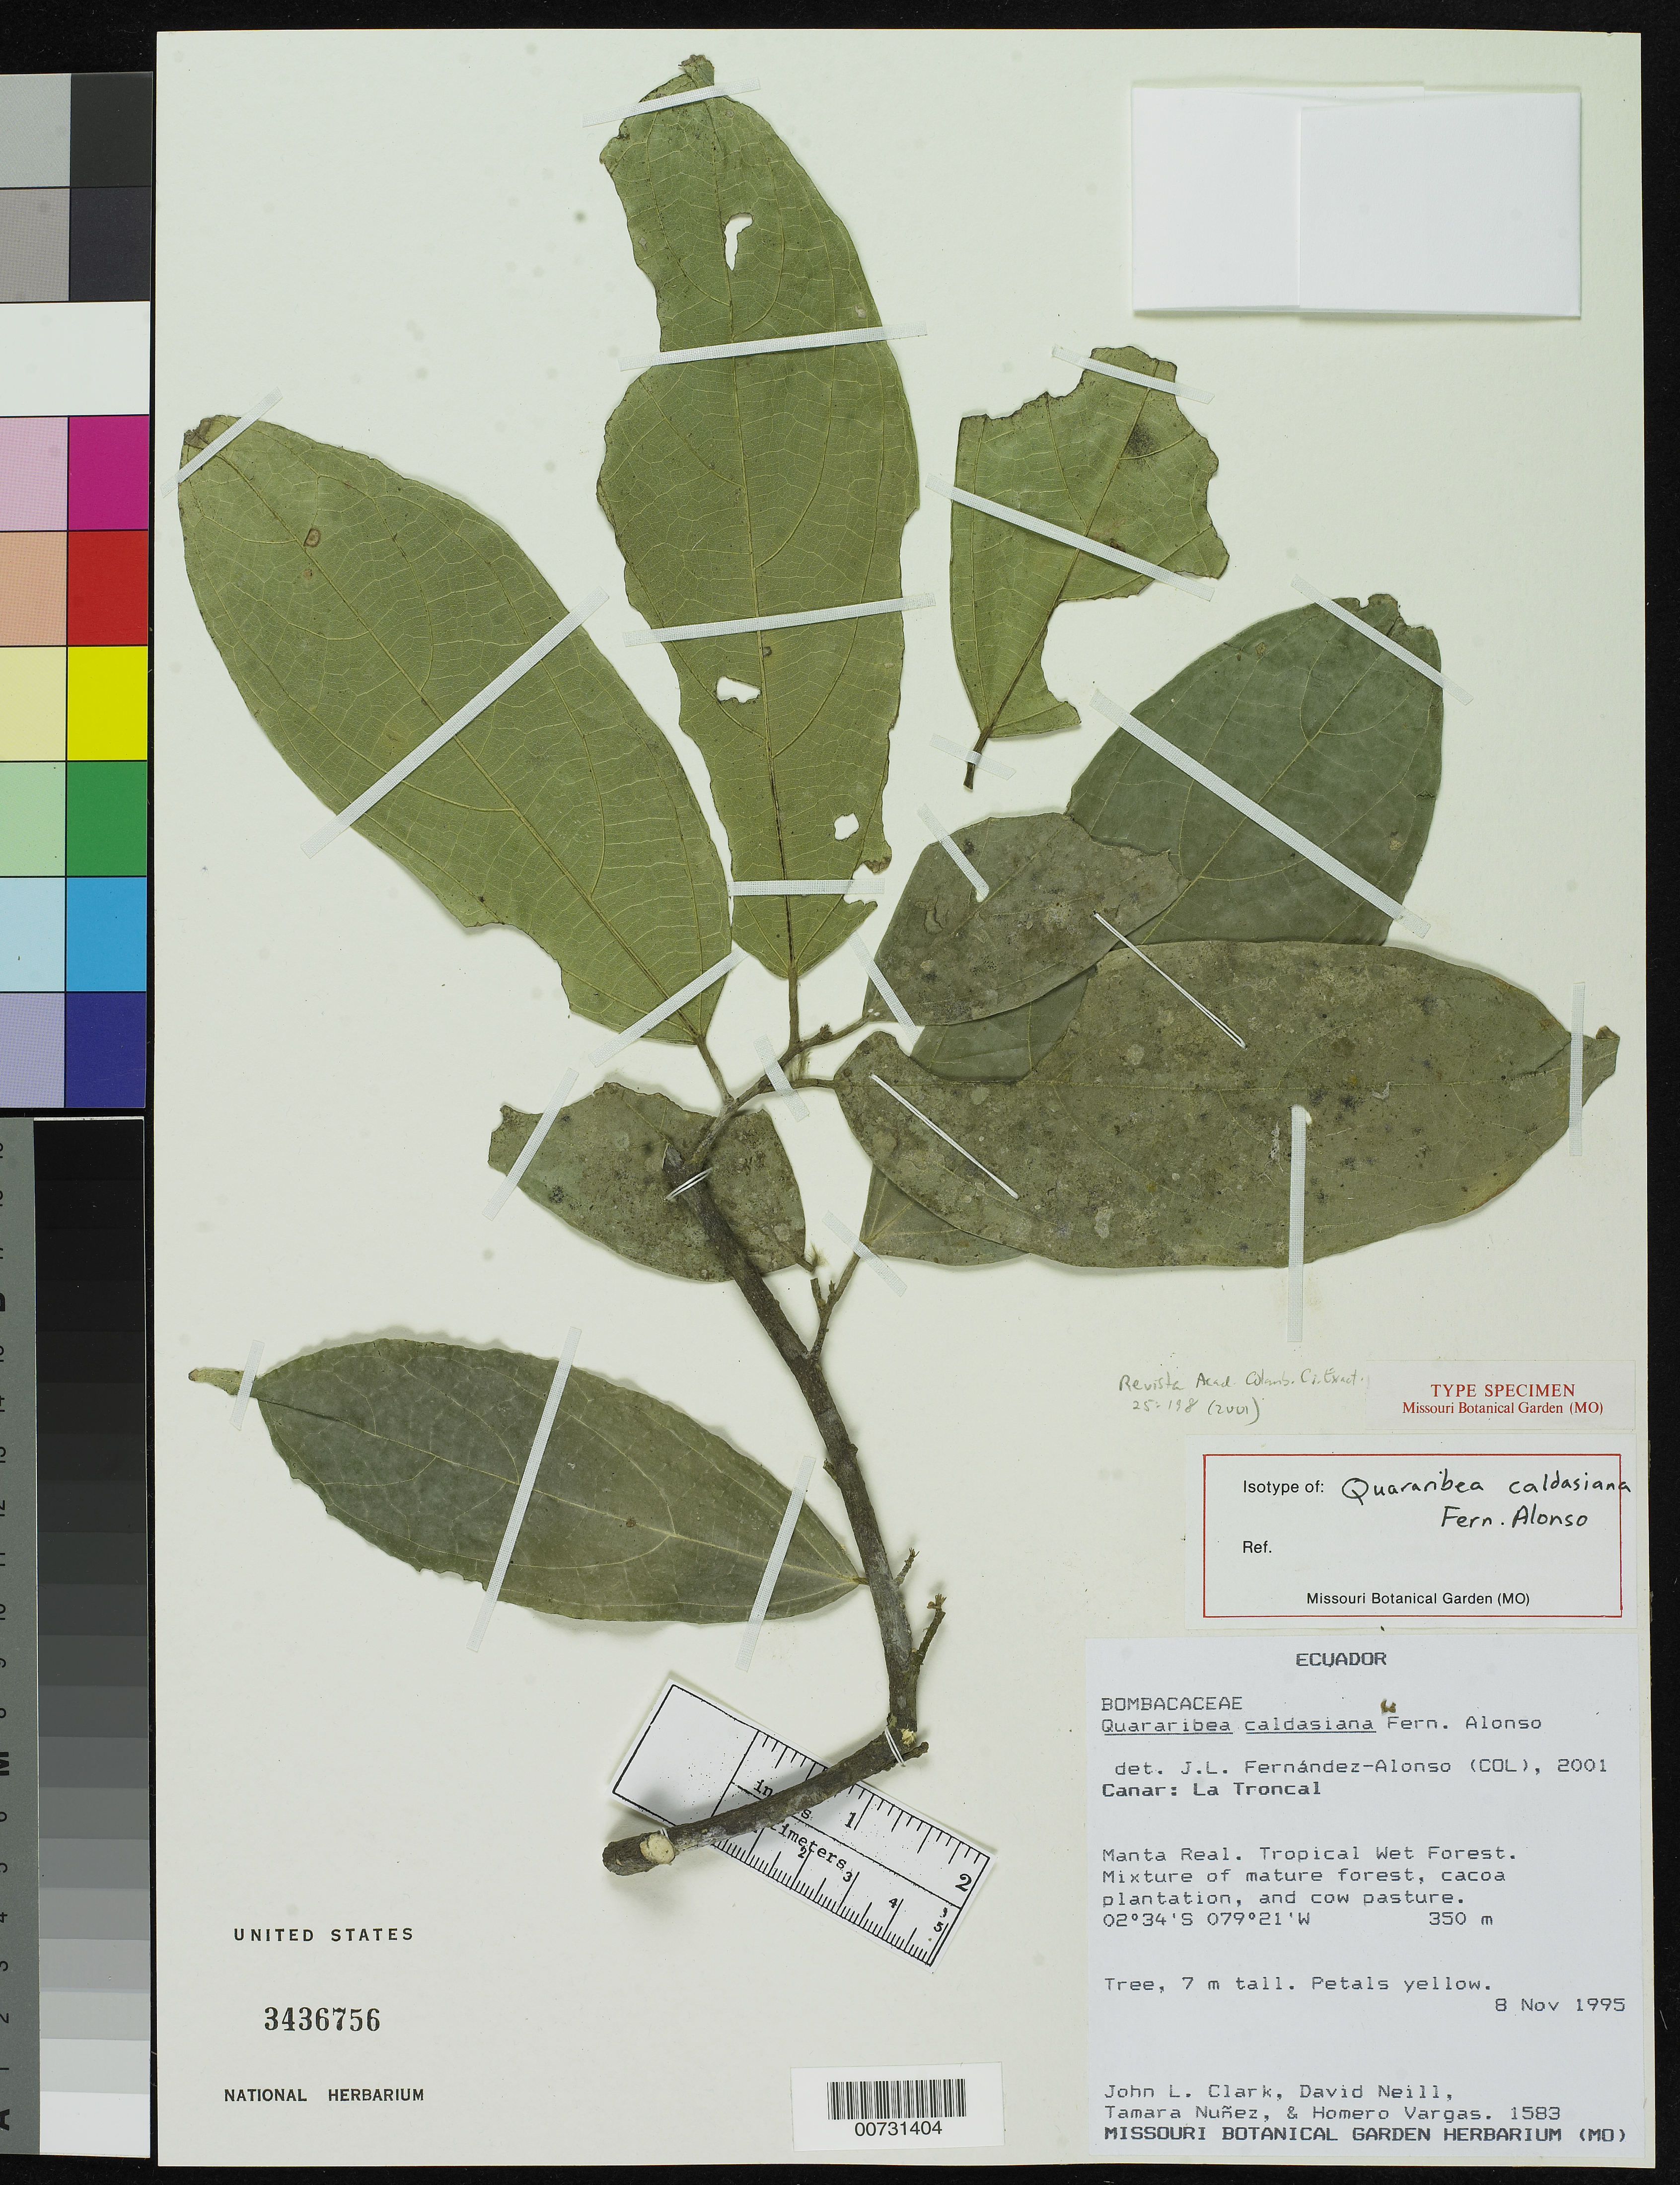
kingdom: Plantae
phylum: Tracheophyta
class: Magnoliopsida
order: Malvales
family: Malvaceae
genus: Quararibea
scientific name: Quararibea caldasiana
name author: Fern. Alonso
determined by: Fernández-Alonso, J. L.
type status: Isotype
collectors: J. L. Clark, D. A. Neill, T. Núñez & H. Vargas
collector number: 1583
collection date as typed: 08 Nov 1995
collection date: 1995-11-08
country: Ecuador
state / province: Cañar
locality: Canar: La Troncal. Manta Real.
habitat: Tropical wet forest. Mixture of mature forest, cacao plantation, and cow pasture.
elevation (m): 350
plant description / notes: Holotype at QCNE.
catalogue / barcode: US 3436756